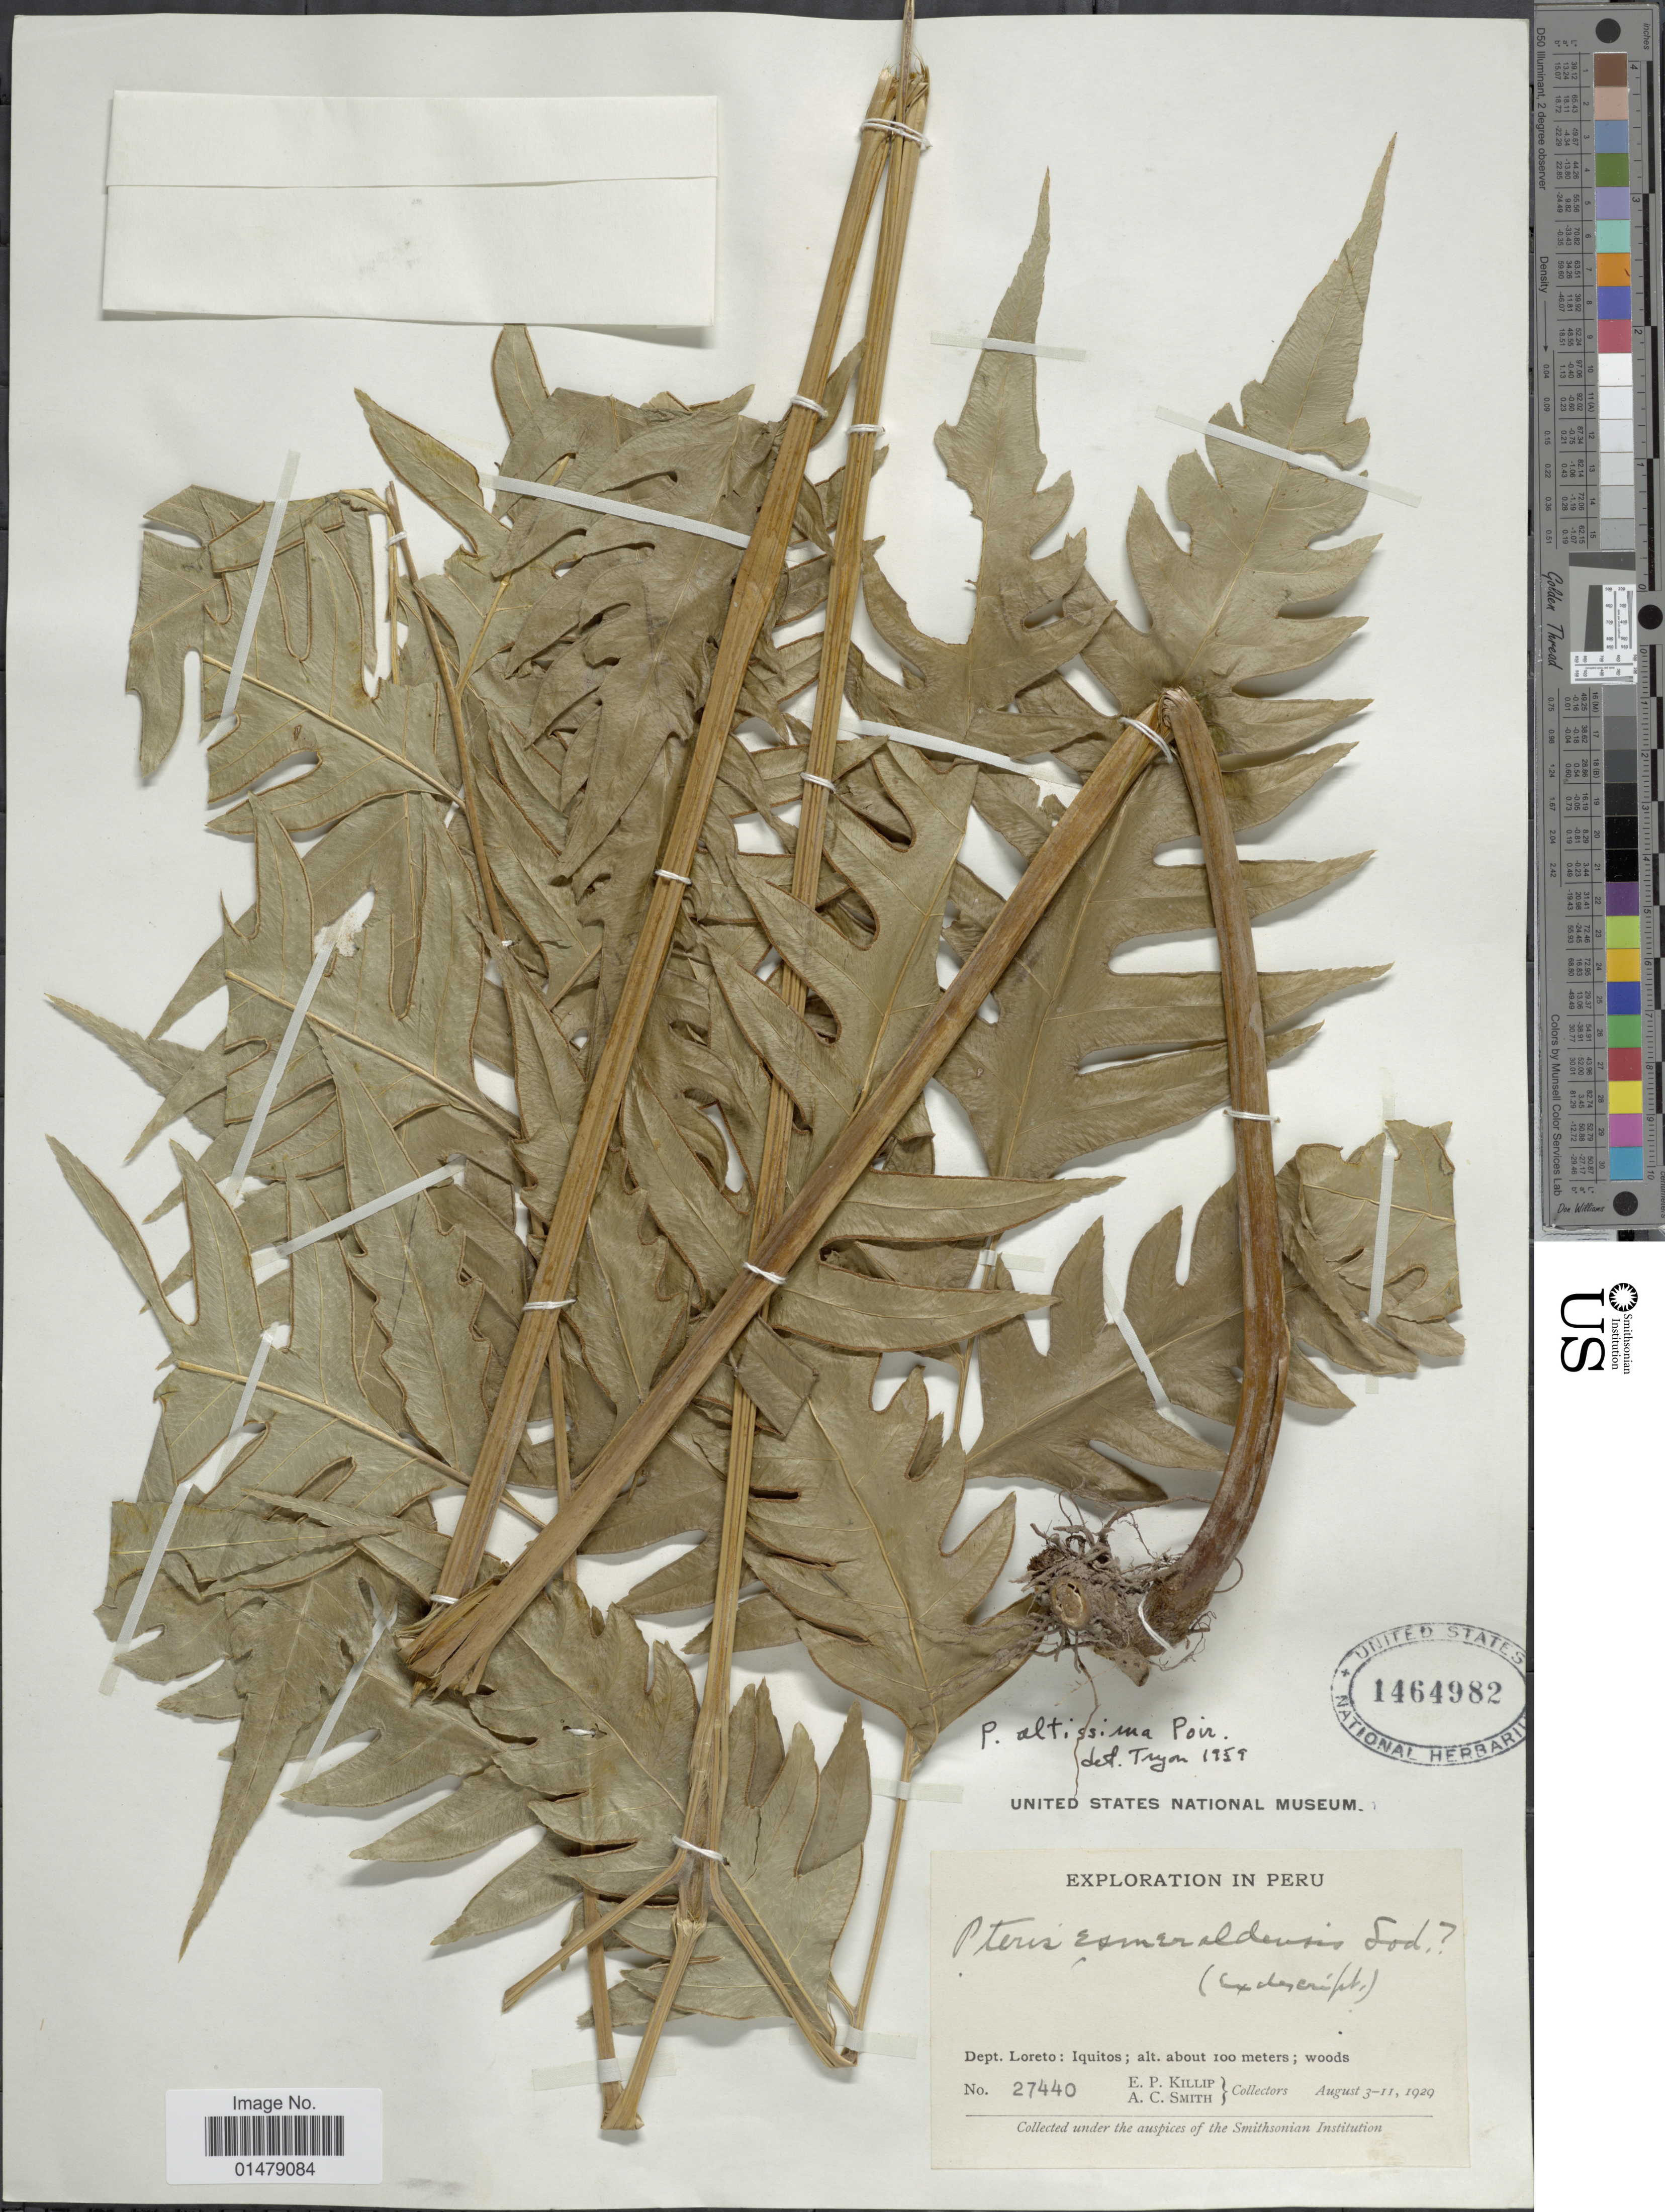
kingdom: Plantae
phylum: Tracheophyta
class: Polypodiopsida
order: Polypodiales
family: Pteridaceae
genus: Pteris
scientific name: Pteris altissima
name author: Poir.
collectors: E. P. Killip & A. C. Smith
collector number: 27440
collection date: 1929-08-03/1929-08-11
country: Peru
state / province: Loreto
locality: Dept. Loreto: Iquitos.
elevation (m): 100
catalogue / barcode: US 1464982